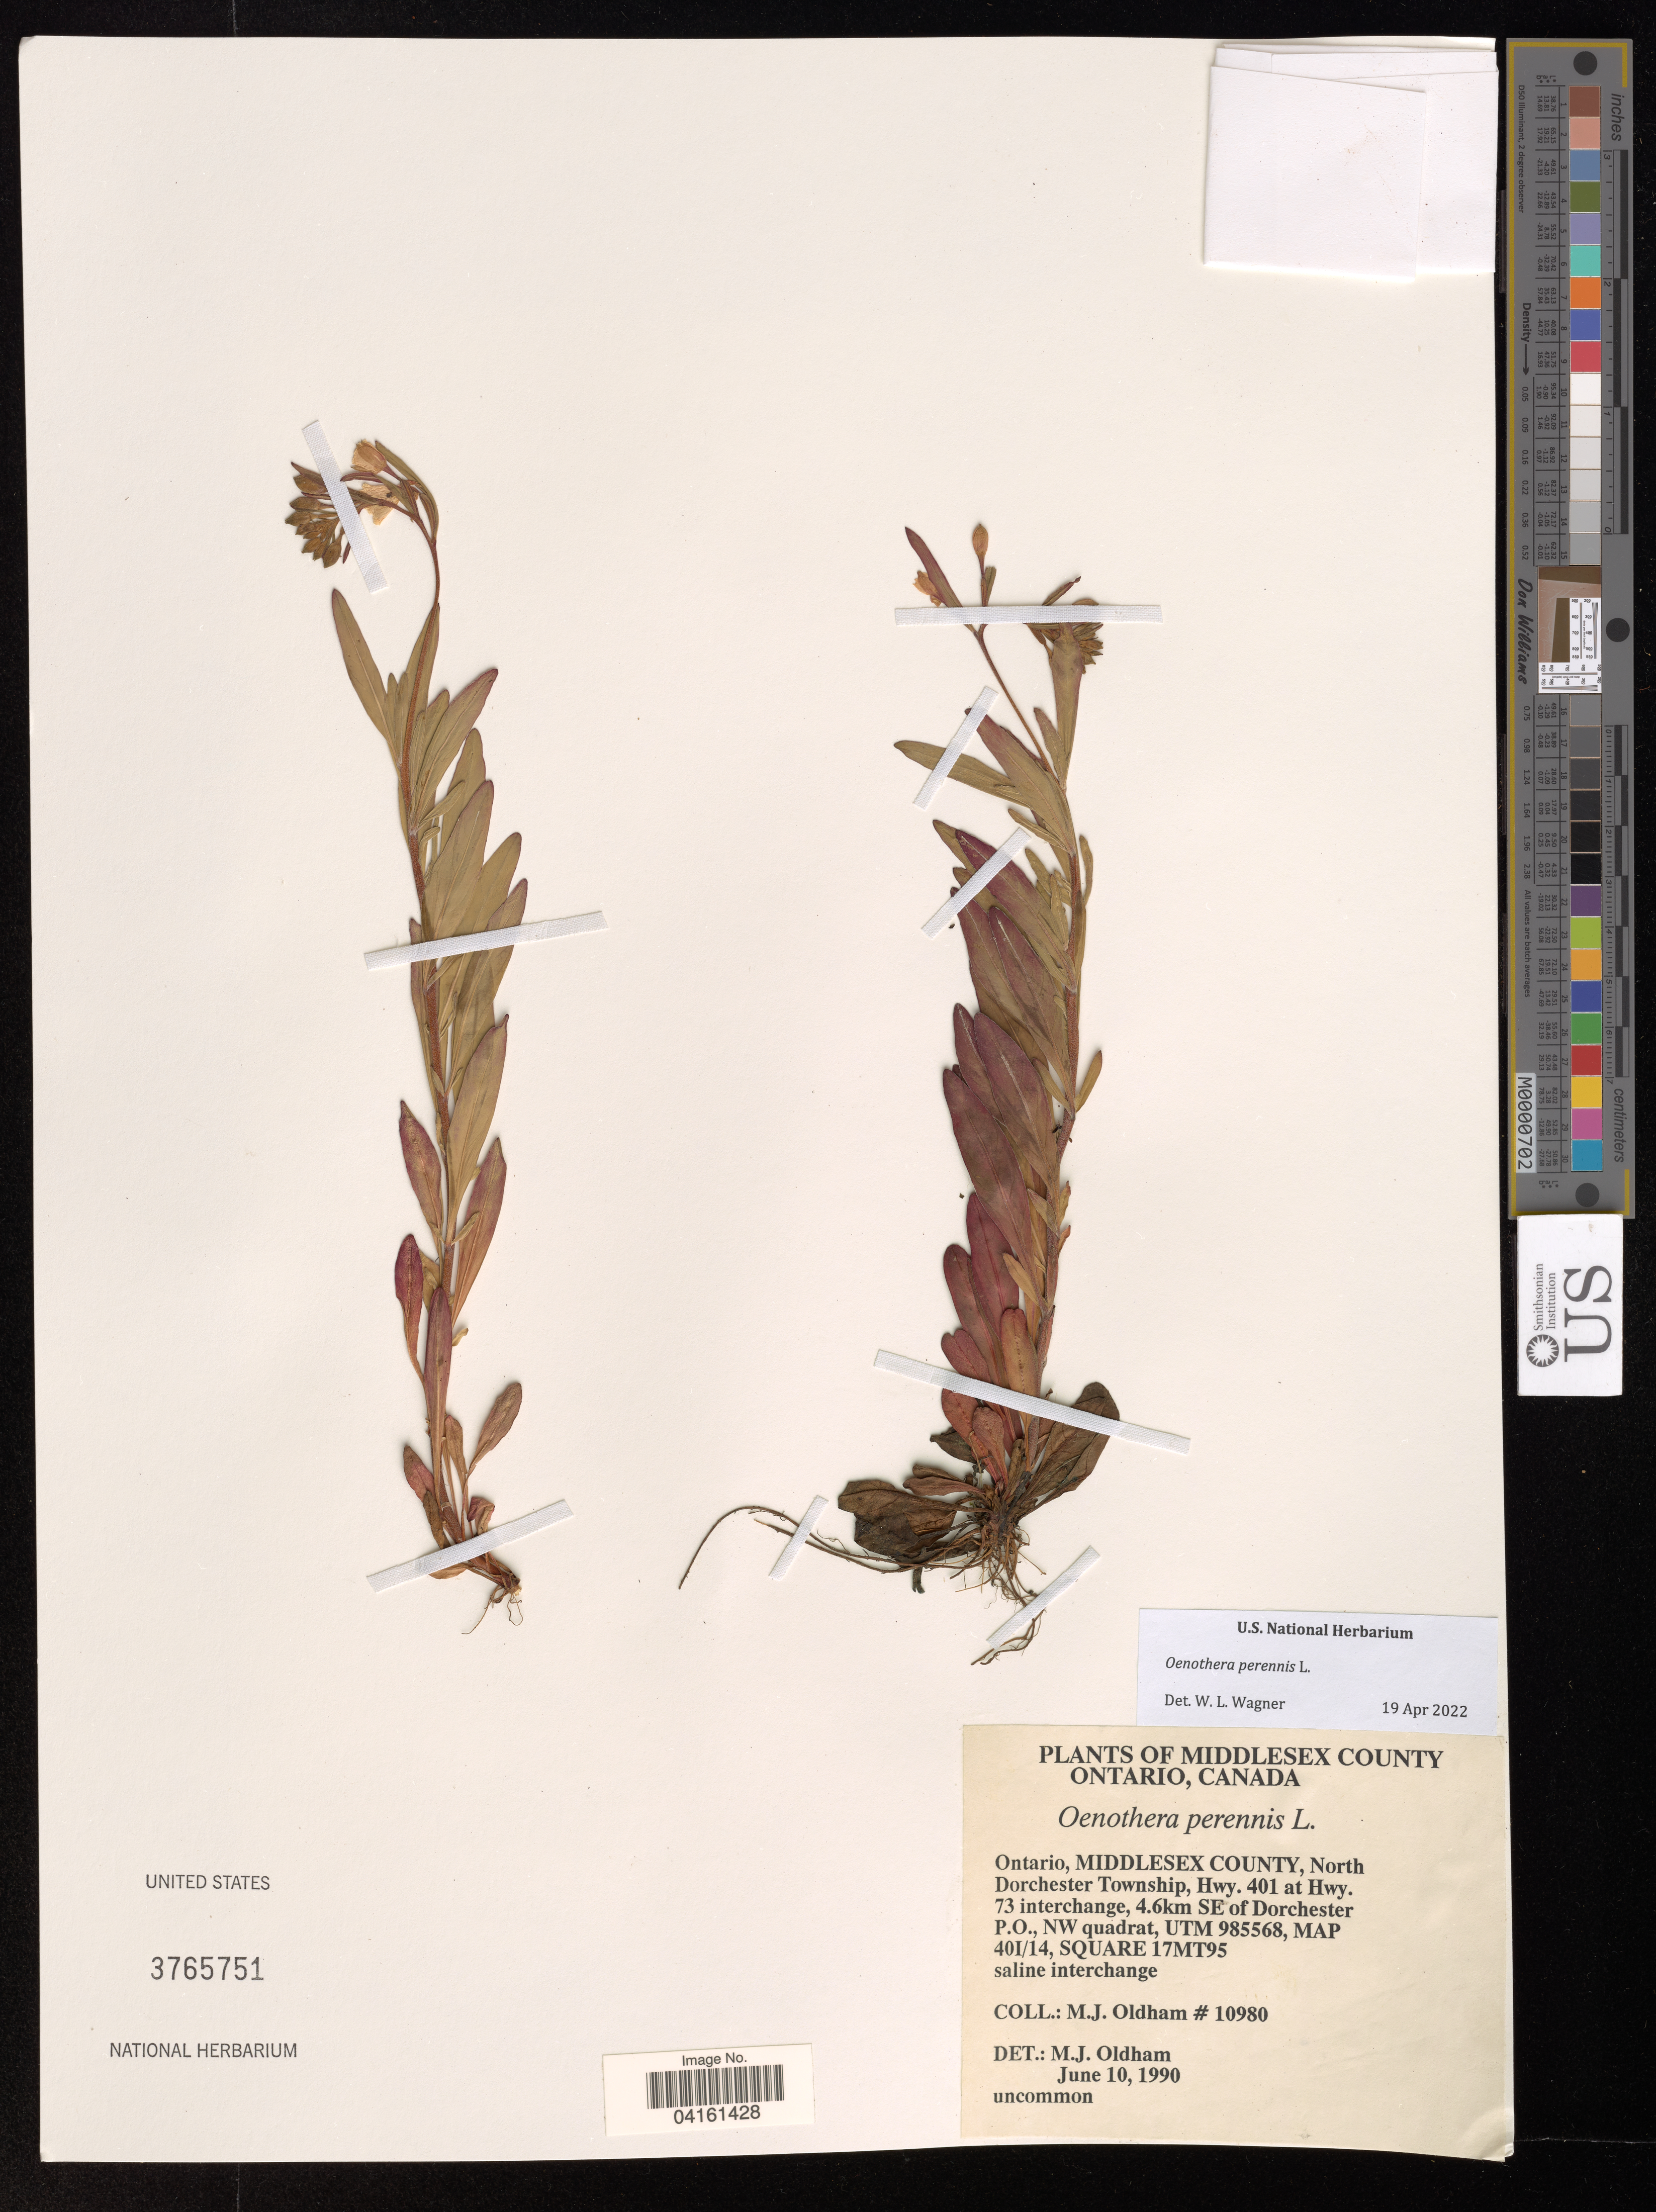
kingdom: Plantae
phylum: Tracheophyta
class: Magnoliopsida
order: Myrtales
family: Onagraceae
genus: Oenothera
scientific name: Oenothera perennis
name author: L.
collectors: M. Oldham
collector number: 10980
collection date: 1990-06-10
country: Canada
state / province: Ontario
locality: Middlesex County. North Dorchester Township, Hwy. 401 at Hwy. 73 interchange, 4.6km SE of Dorchester P.O., NW quadrat, UTM 985568, MAP 40I/14, SQUARE 17MT95 saline interchange.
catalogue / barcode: US 3765751